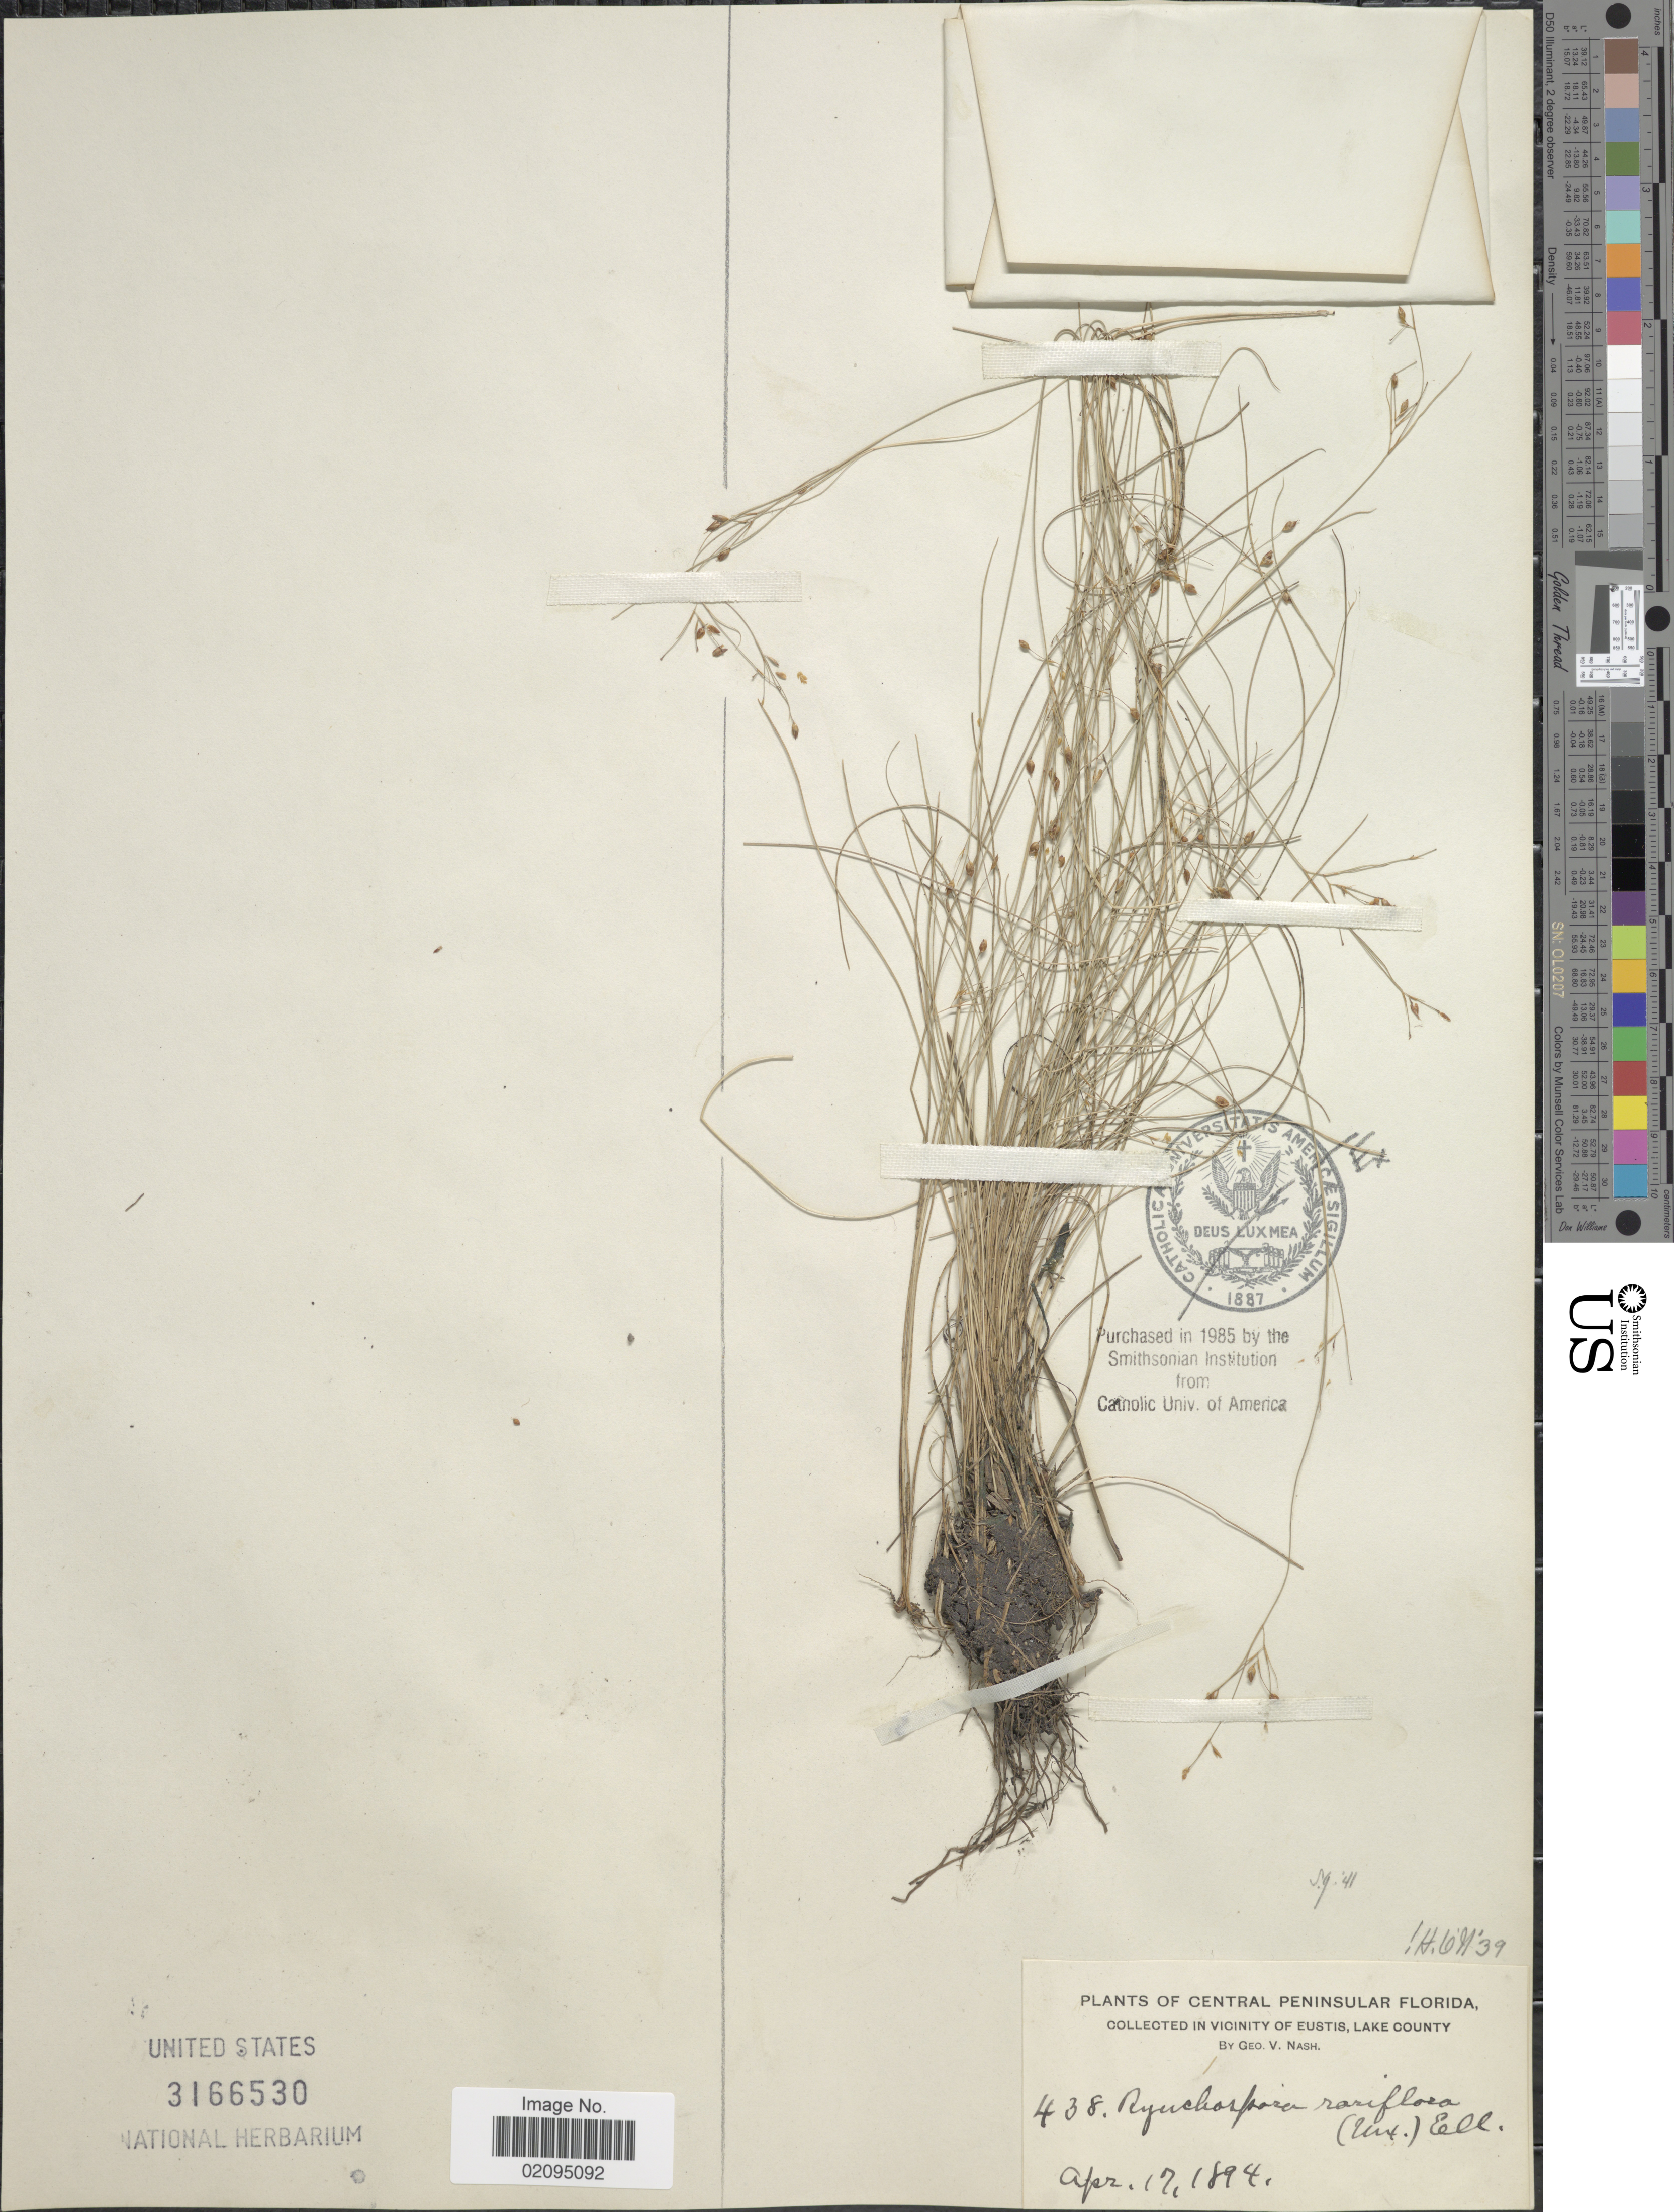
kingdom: Plantae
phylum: Tracheophyta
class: Liliopsida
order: Poales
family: Cyperaceae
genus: Rhynchospora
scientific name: Rhynchospora rariflora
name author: (Michx.) Elliott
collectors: G. V. Nash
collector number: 438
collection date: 1894-04-17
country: United States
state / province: Florida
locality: Central Peninsular Florida. In Vicinity of Eustis, Lake County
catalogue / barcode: US 3166530